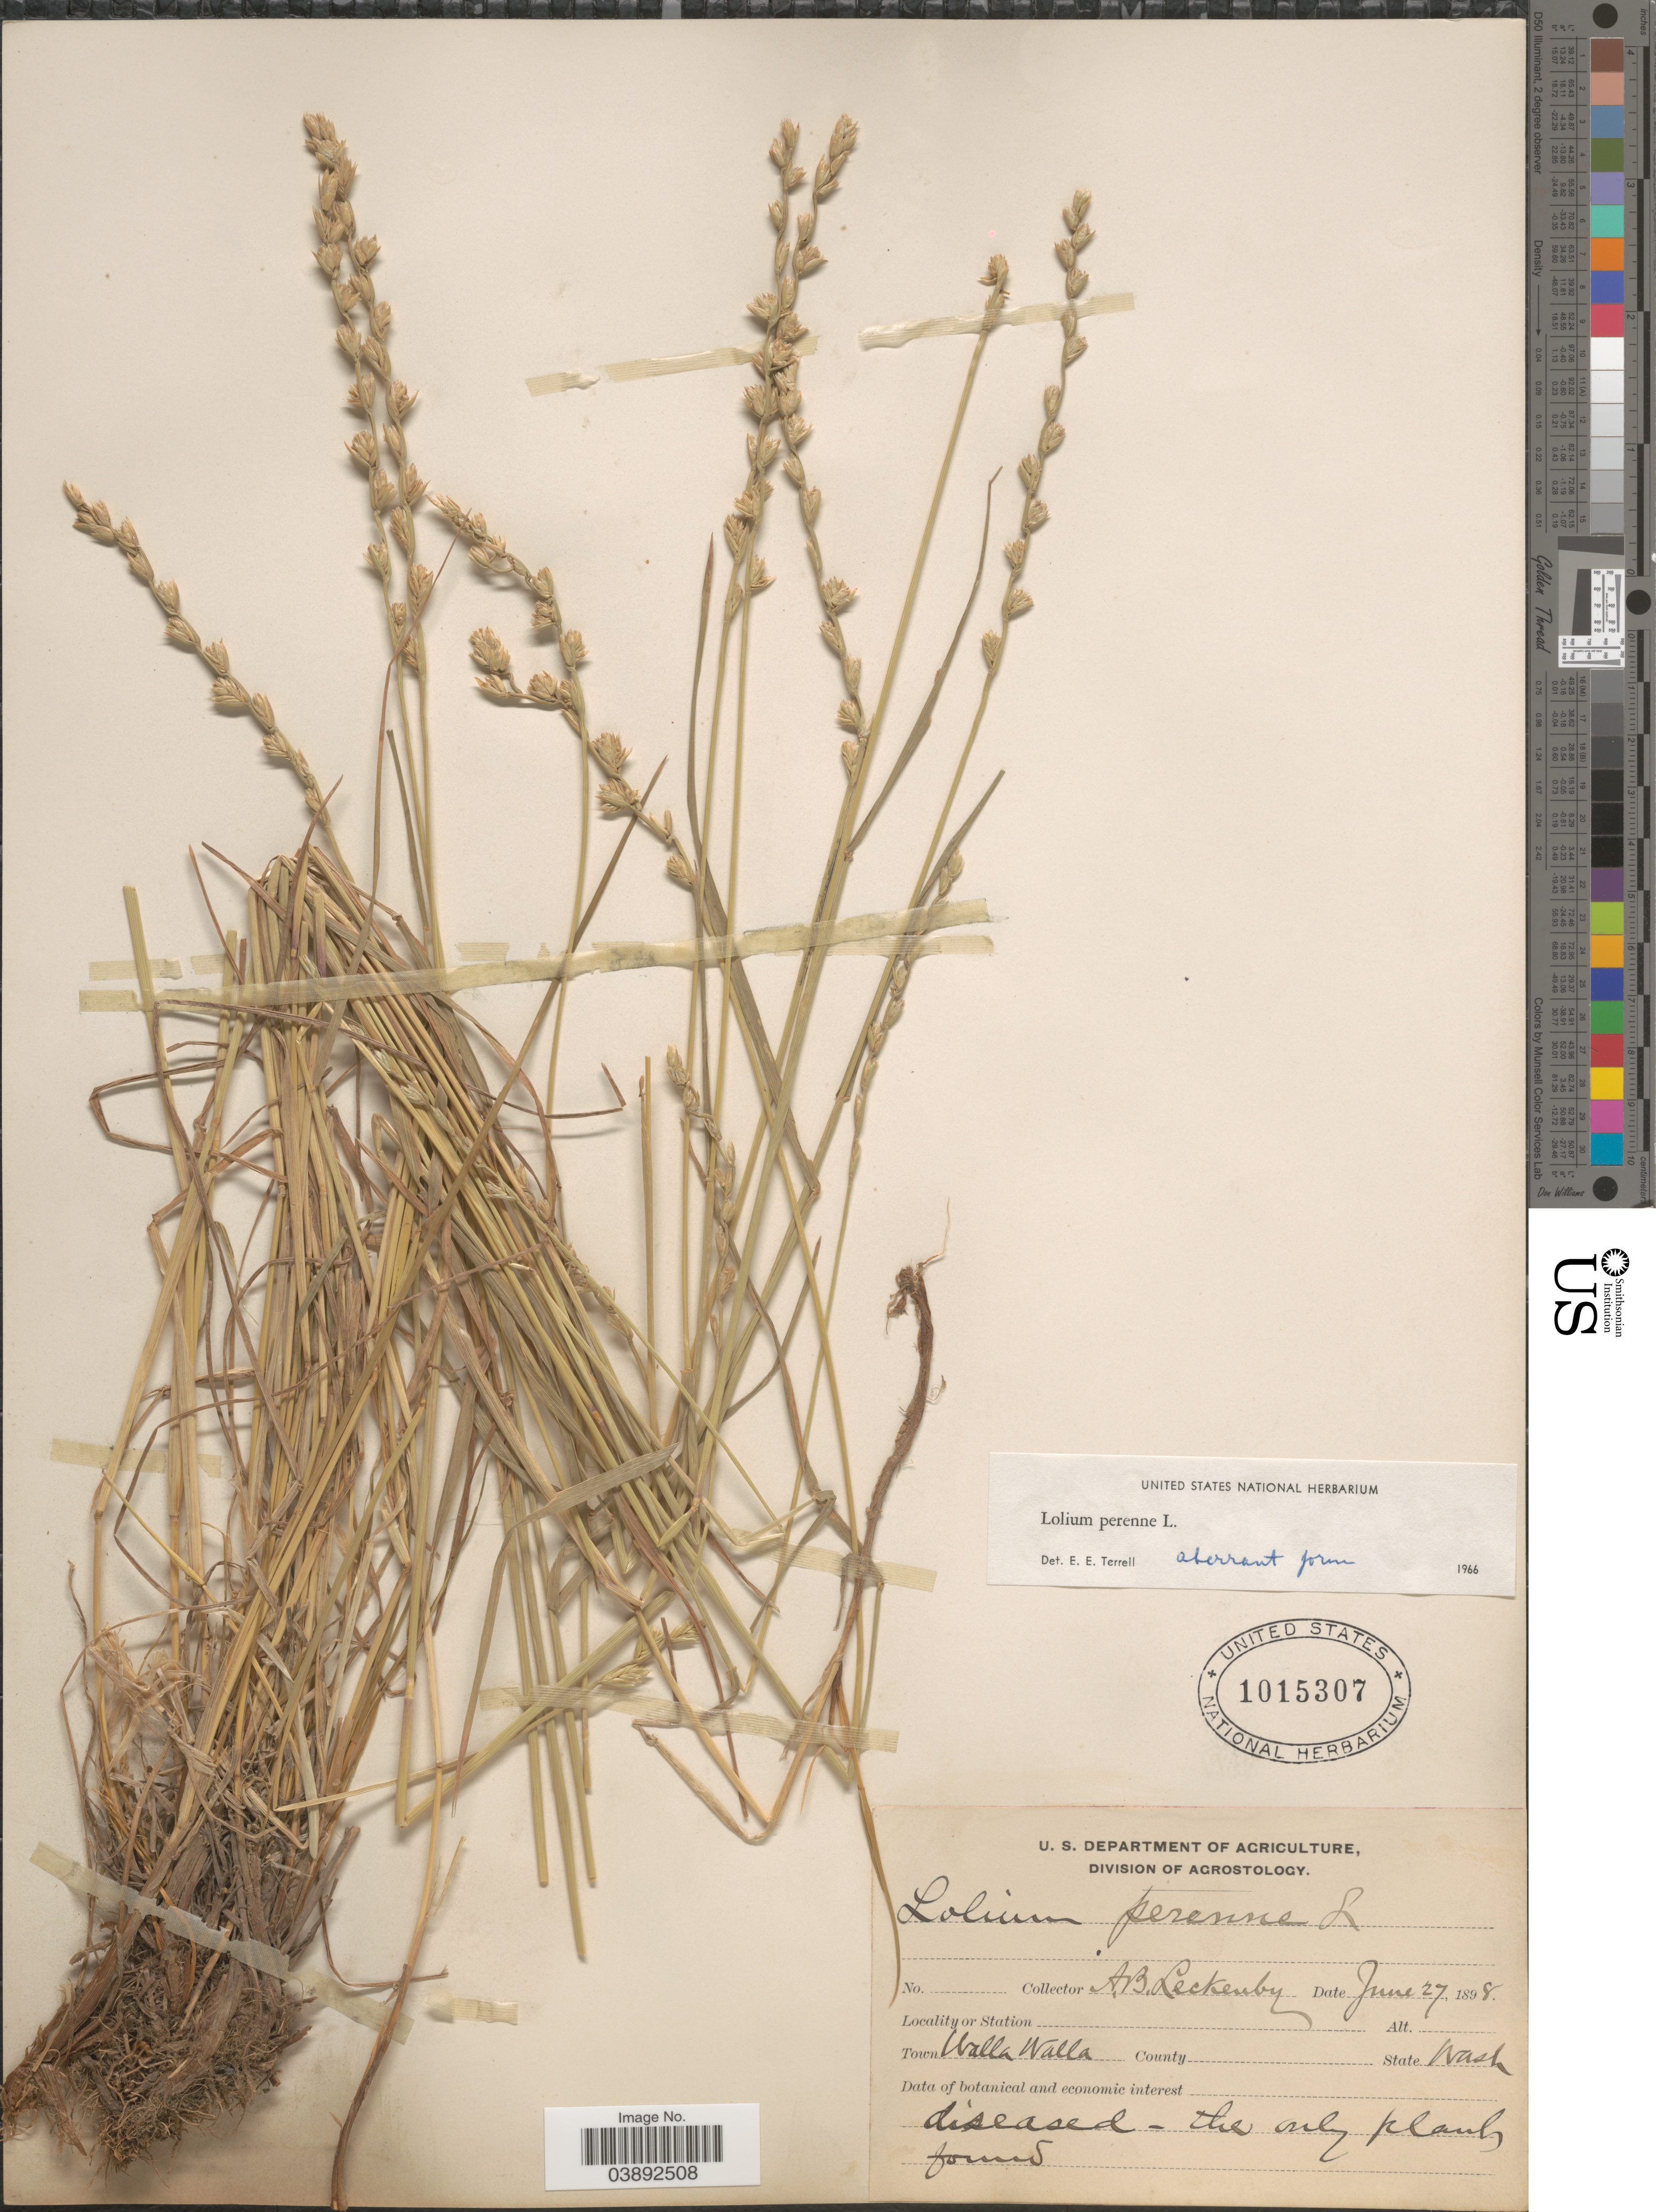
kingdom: Plantae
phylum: Tracheophyta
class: Liliopsida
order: Poales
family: Poaceae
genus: Lolium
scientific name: Lolium perenne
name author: L.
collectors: A. Leckenby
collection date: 1898-06-27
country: United States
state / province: Washington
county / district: Walla Walla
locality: Town Walla Walla.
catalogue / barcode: US 1015307